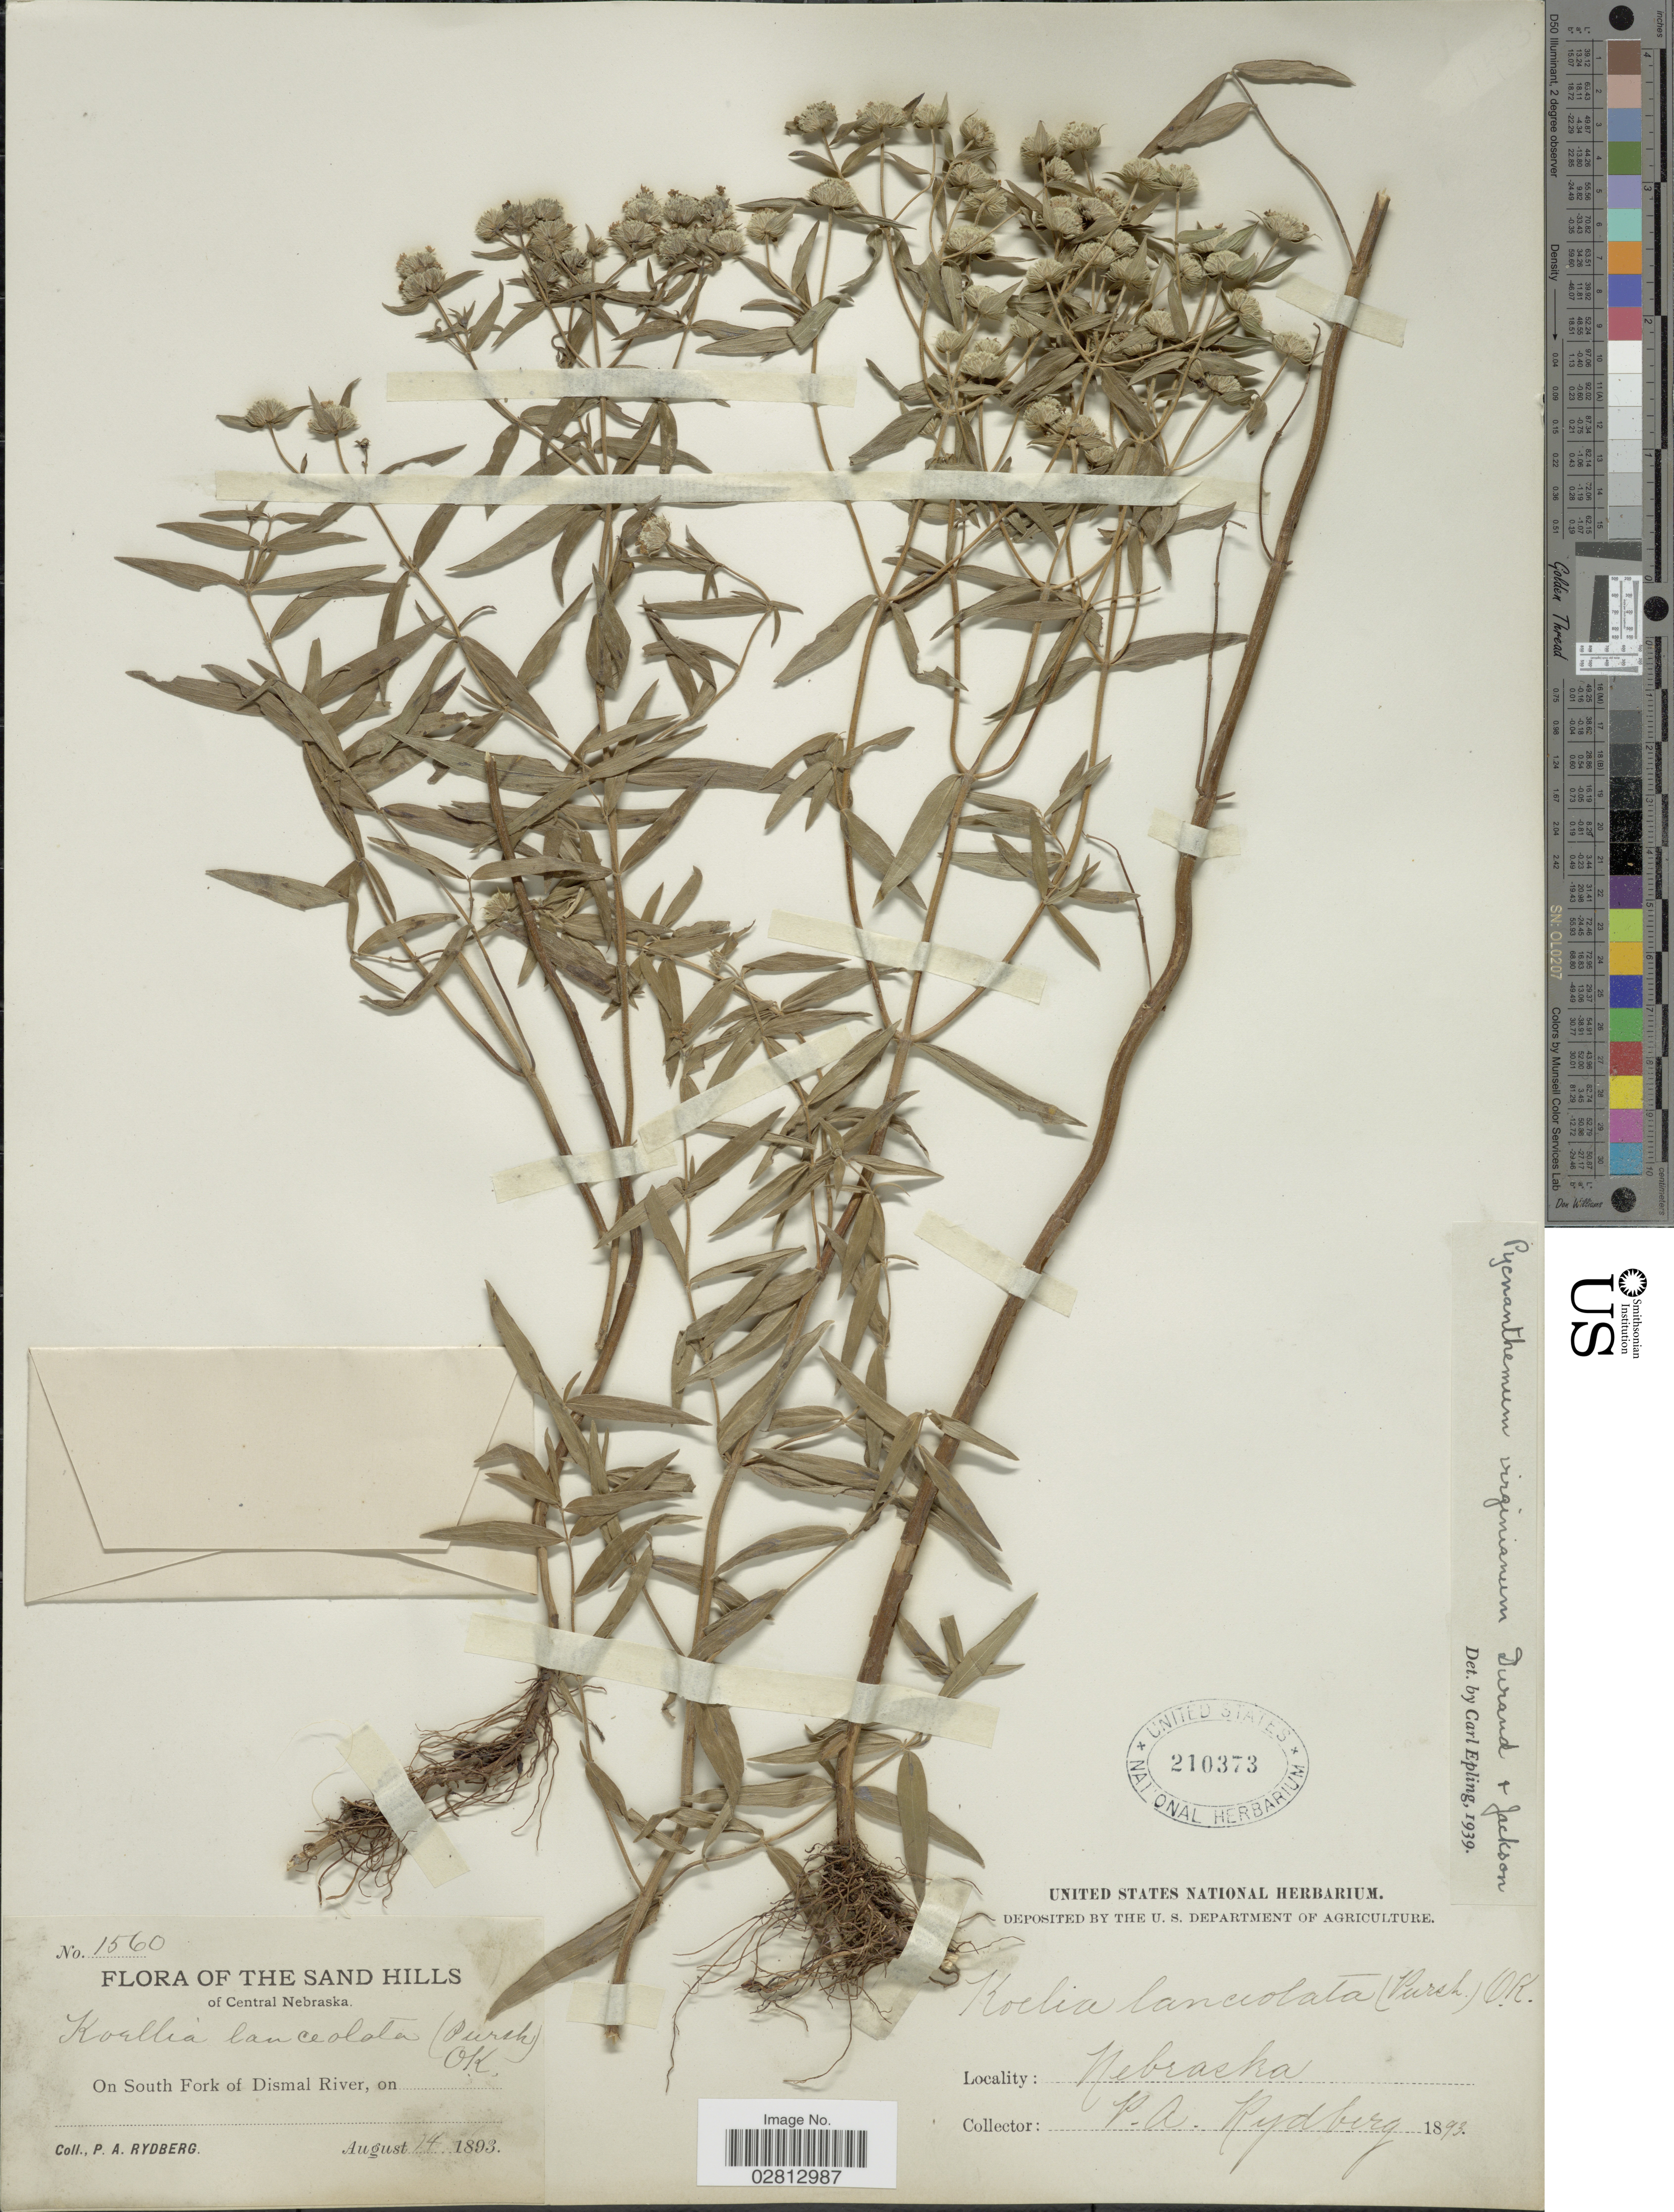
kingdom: Plantae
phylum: Tracheophyta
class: Magnoliopsida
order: Lamiales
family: Lamiaceae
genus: Pycnanthemum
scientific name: Pycnanthemum virginianum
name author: (L.) Durand & B.D. Jacks. ex B.L. Rob. & Fernald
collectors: P. A. Rydberg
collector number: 1560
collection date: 1893-08-14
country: United States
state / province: Nebraska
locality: The Sand Hills of Central Nebraska. On South Fork of Dismal River.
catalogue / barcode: US 210373